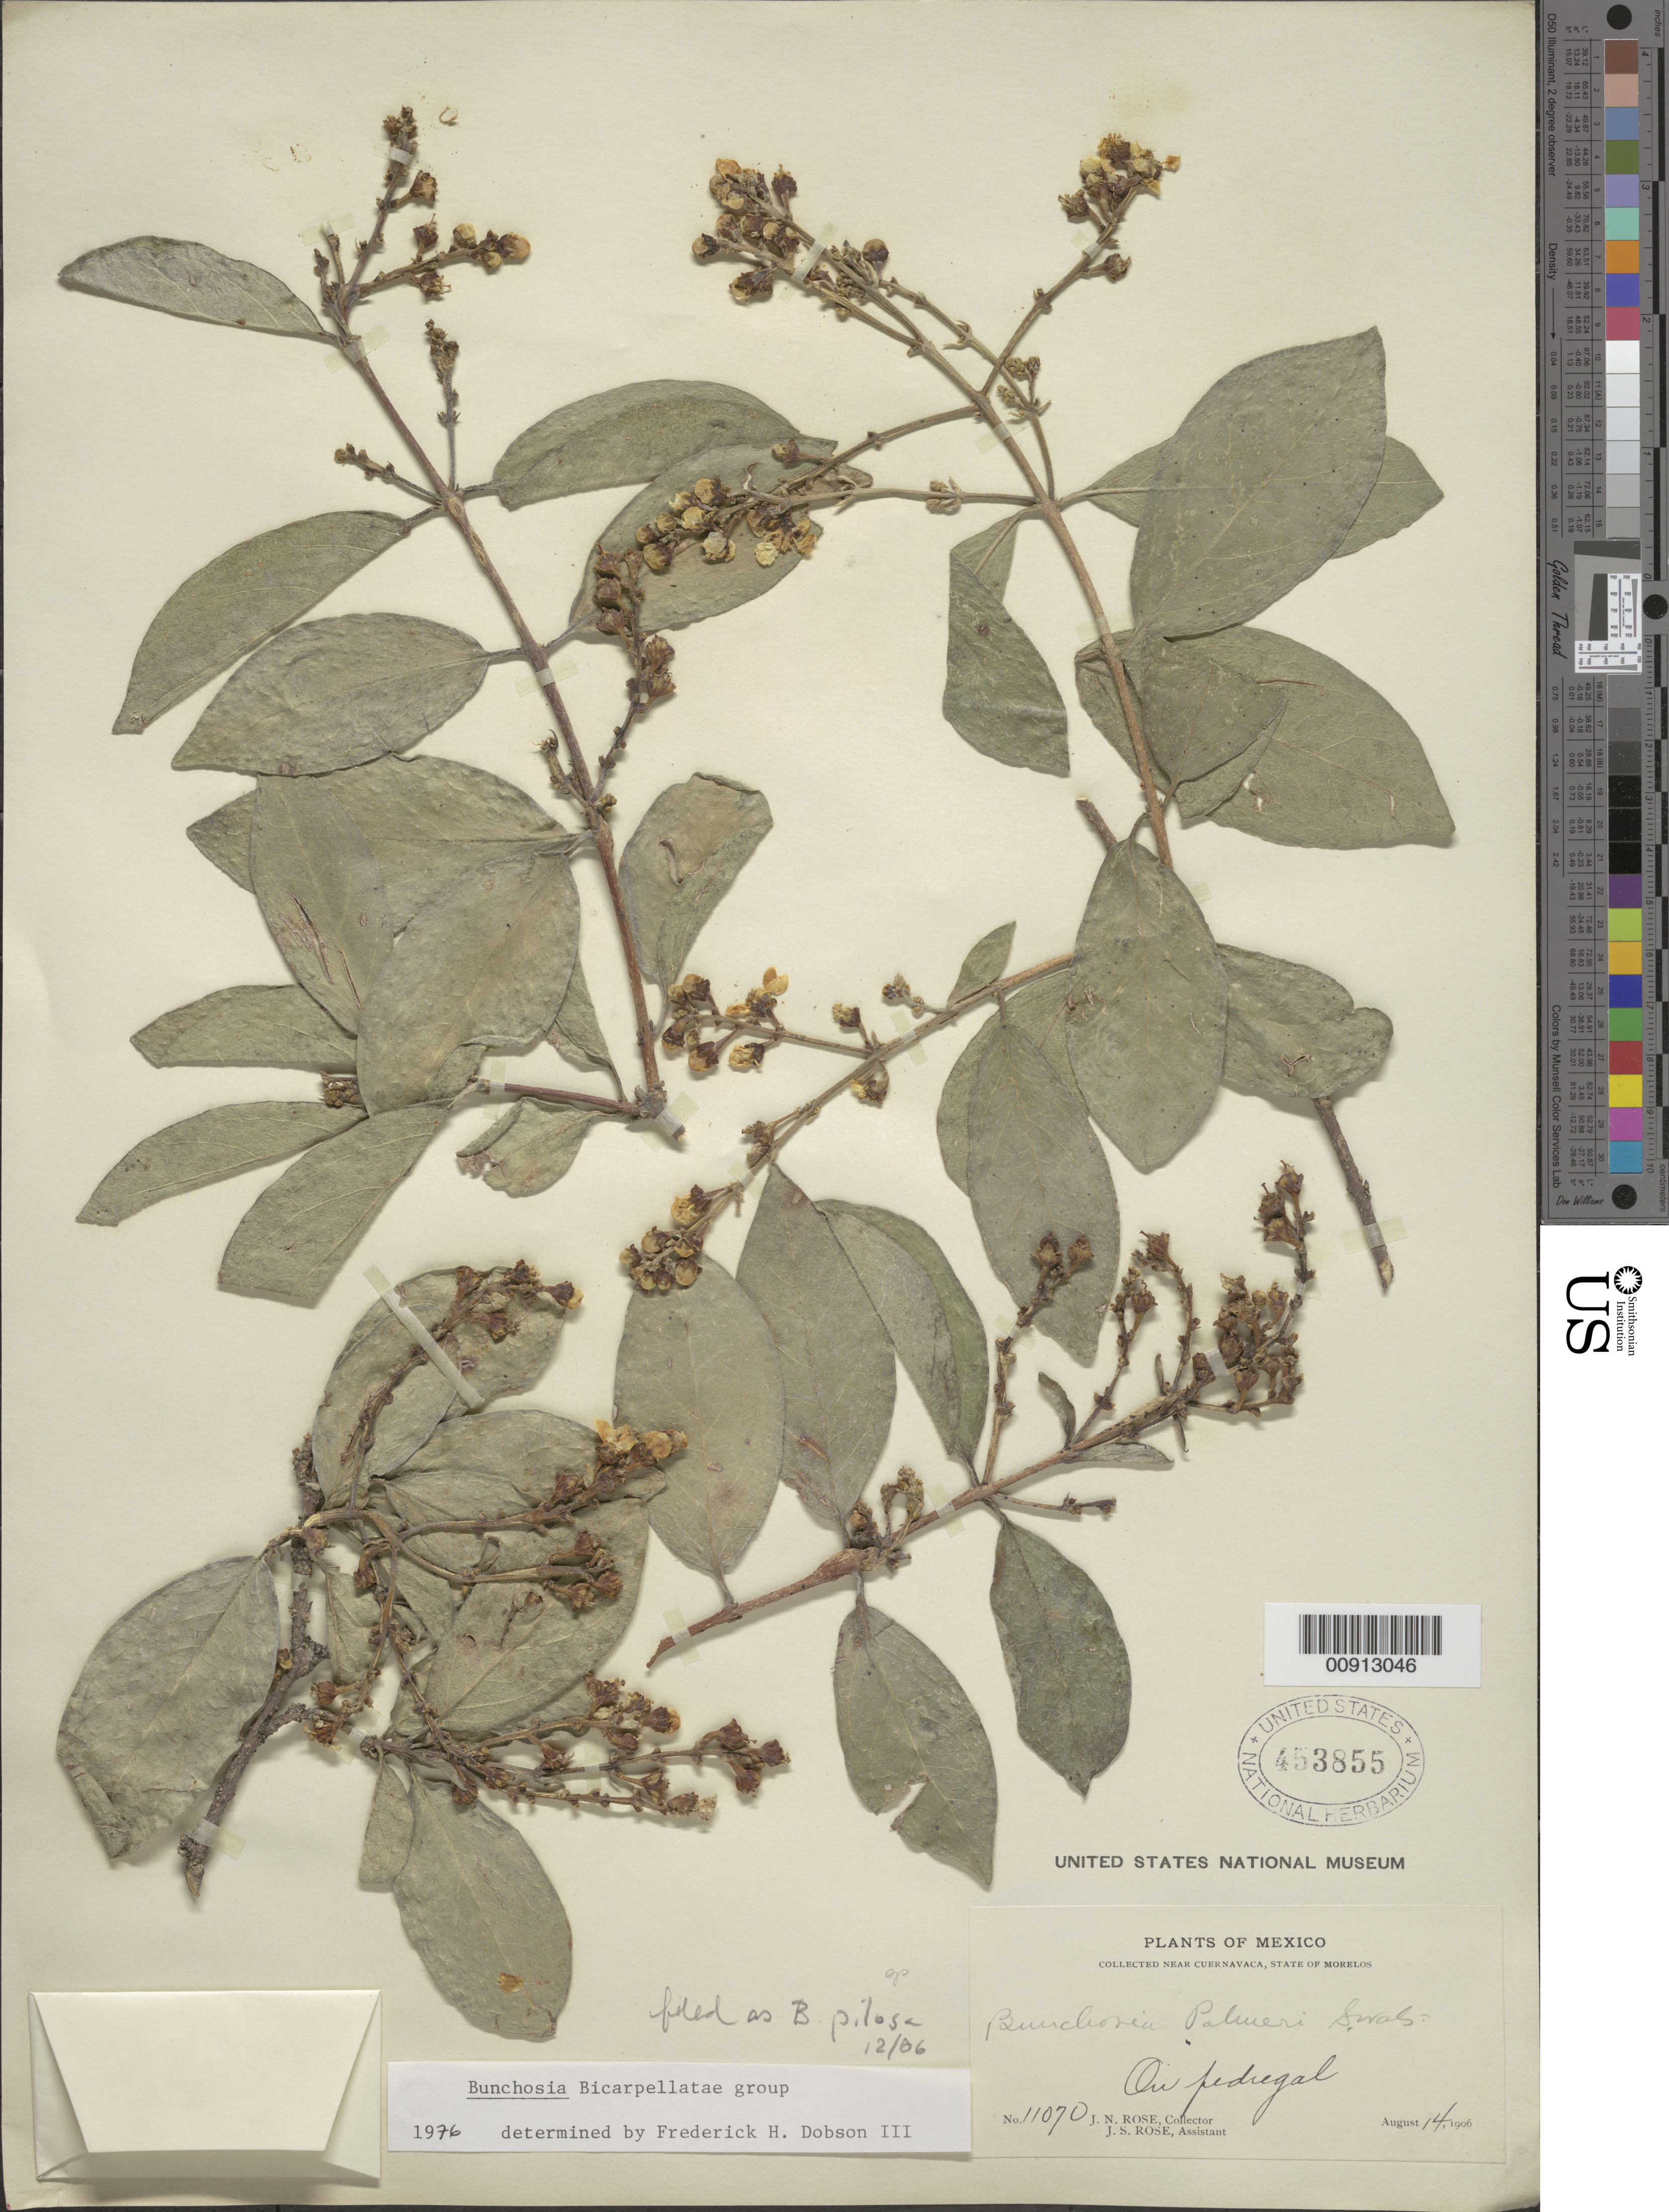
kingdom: Plantae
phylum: Tracheophyta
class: Magnoliopsida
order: Malpighiales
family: Malpighiaceae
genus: Bunchosia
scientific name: Bunchosia pilosa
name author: Kunth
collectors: J. N. Rose & J. S. Rose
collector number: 11070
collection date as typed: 14 Aug 1906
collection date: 1906-08-14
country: Mexico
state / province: Morelos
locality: Near Cuernavaca, State of Morelos.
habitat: On pedregal.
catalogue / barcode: US 453855